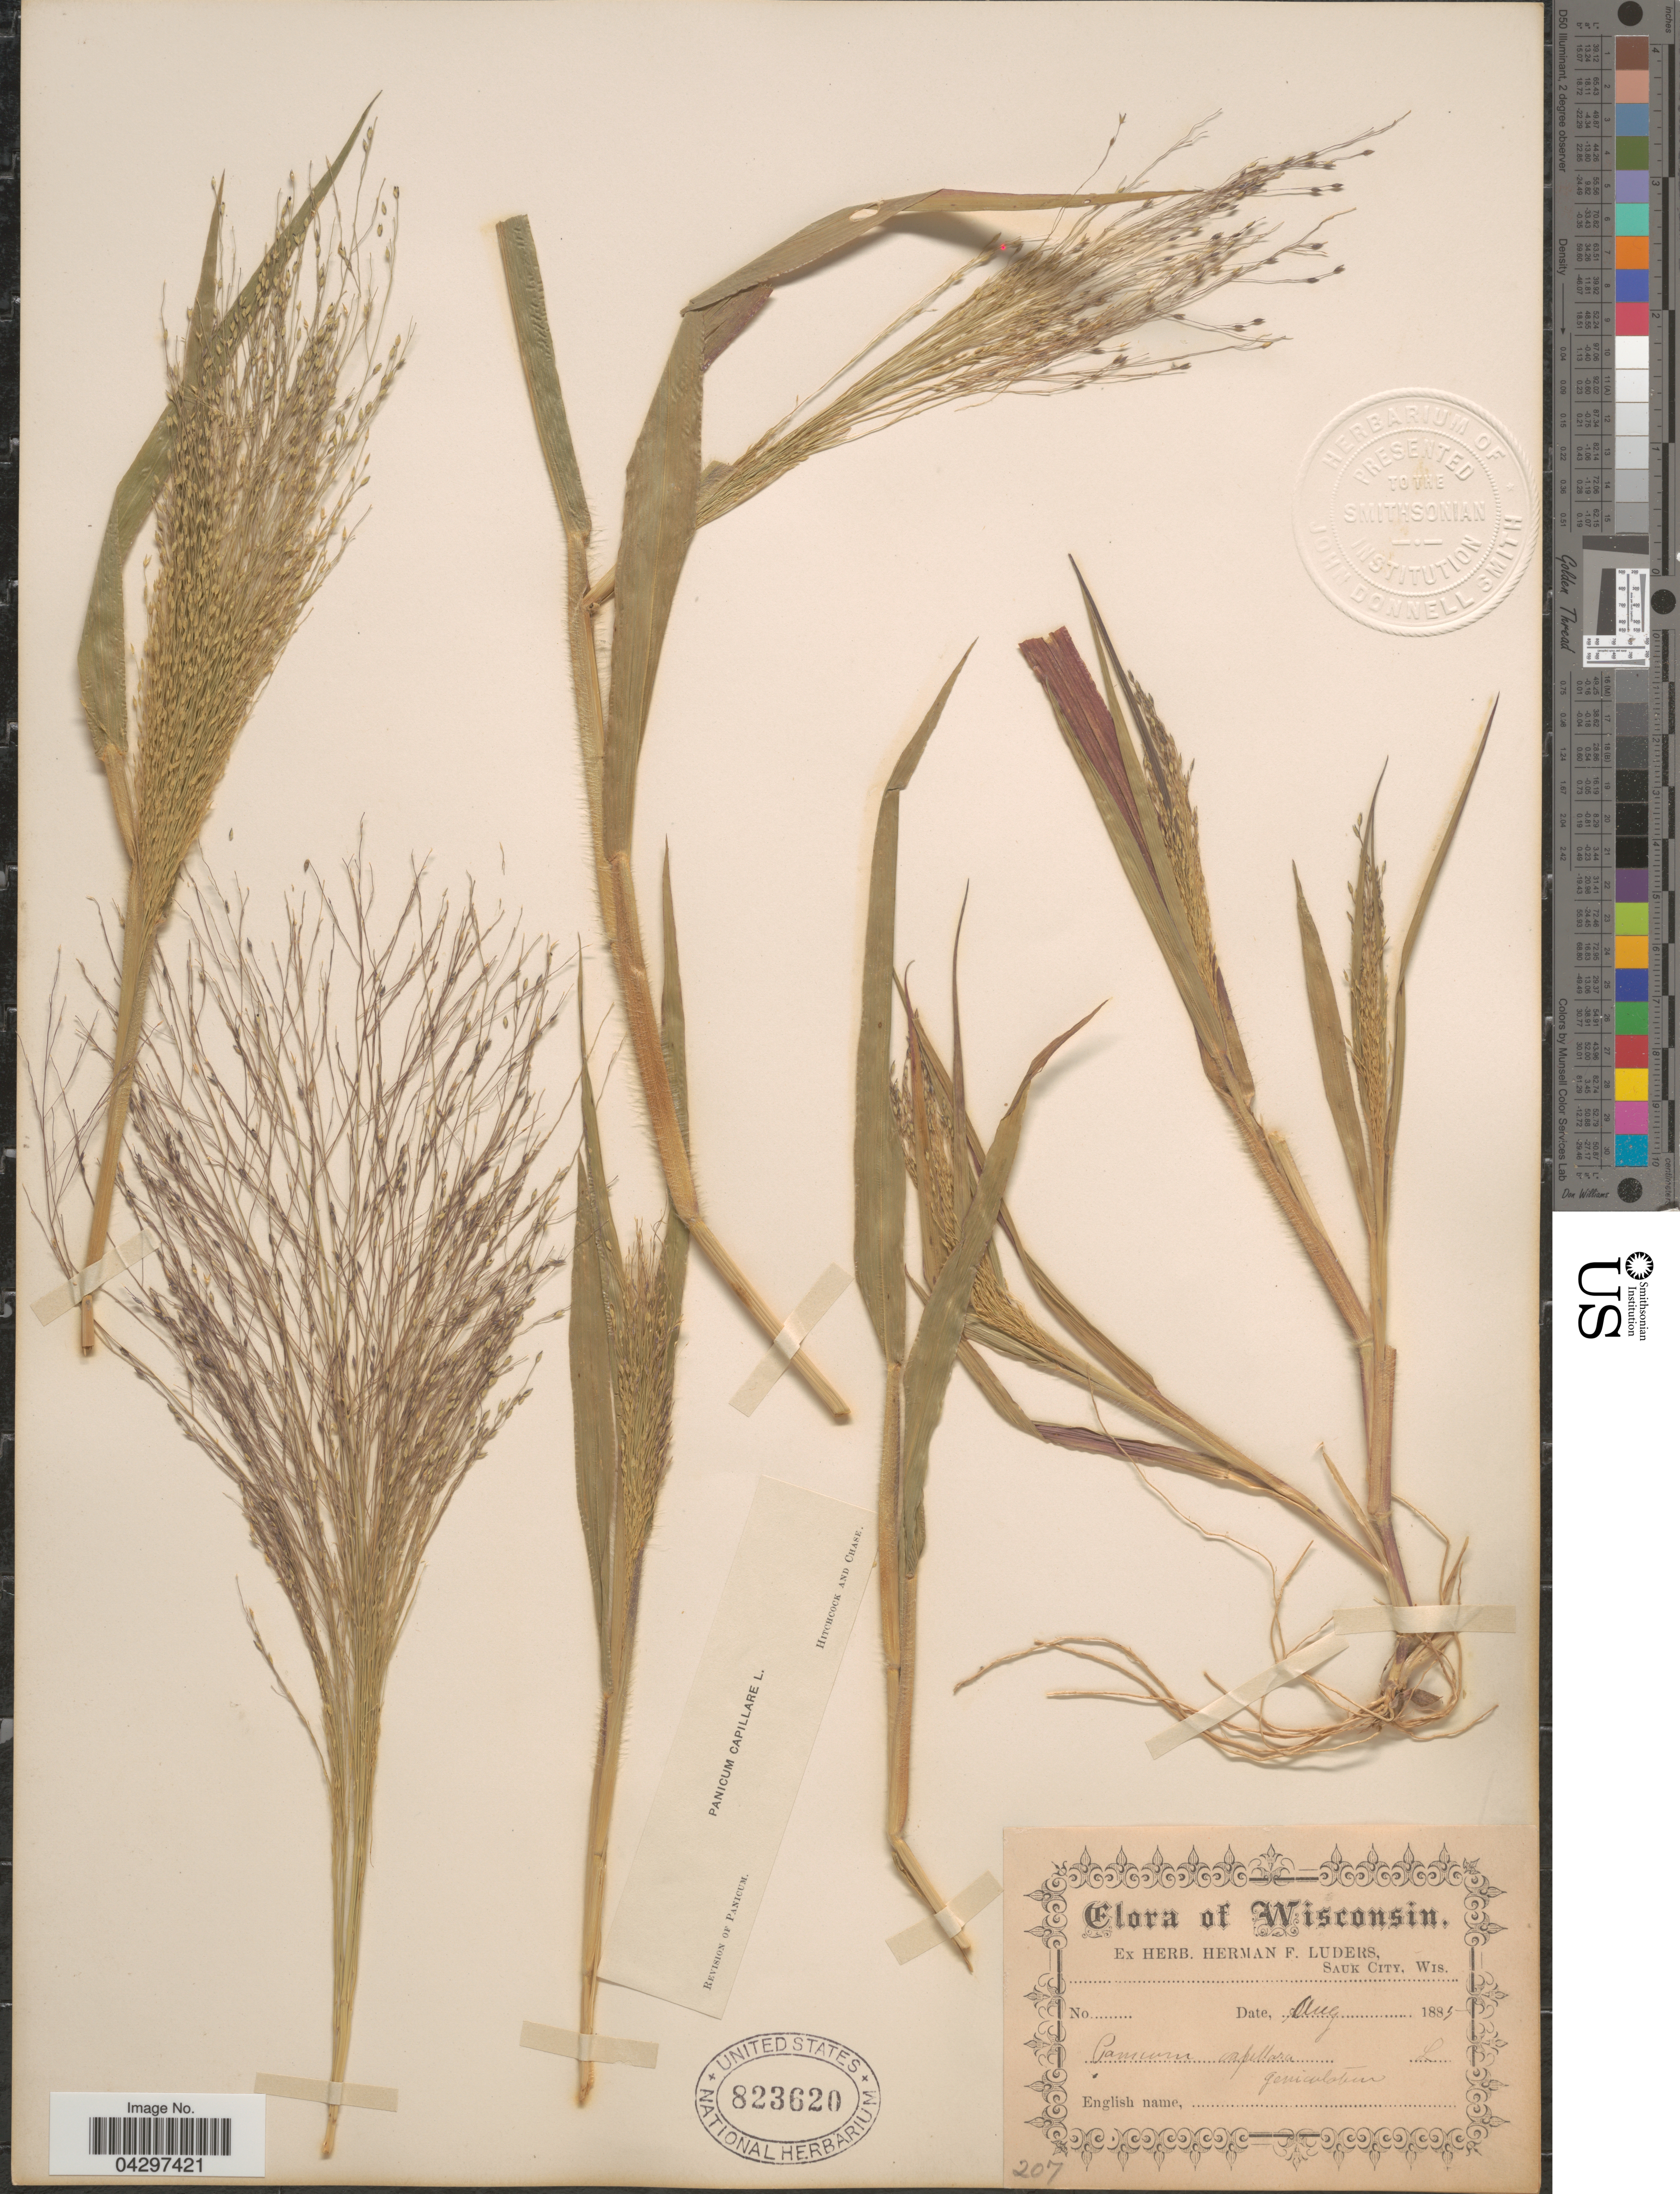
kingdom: Plantae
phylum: Tracheophyta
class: Liliopsida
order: Poales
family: Poaceae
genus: Panicum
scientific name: Panicum capillare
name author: L.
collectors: ex herb. Herman F. Luders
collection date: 1885-08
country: United States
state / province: Wisconsin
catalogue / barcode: US 823620